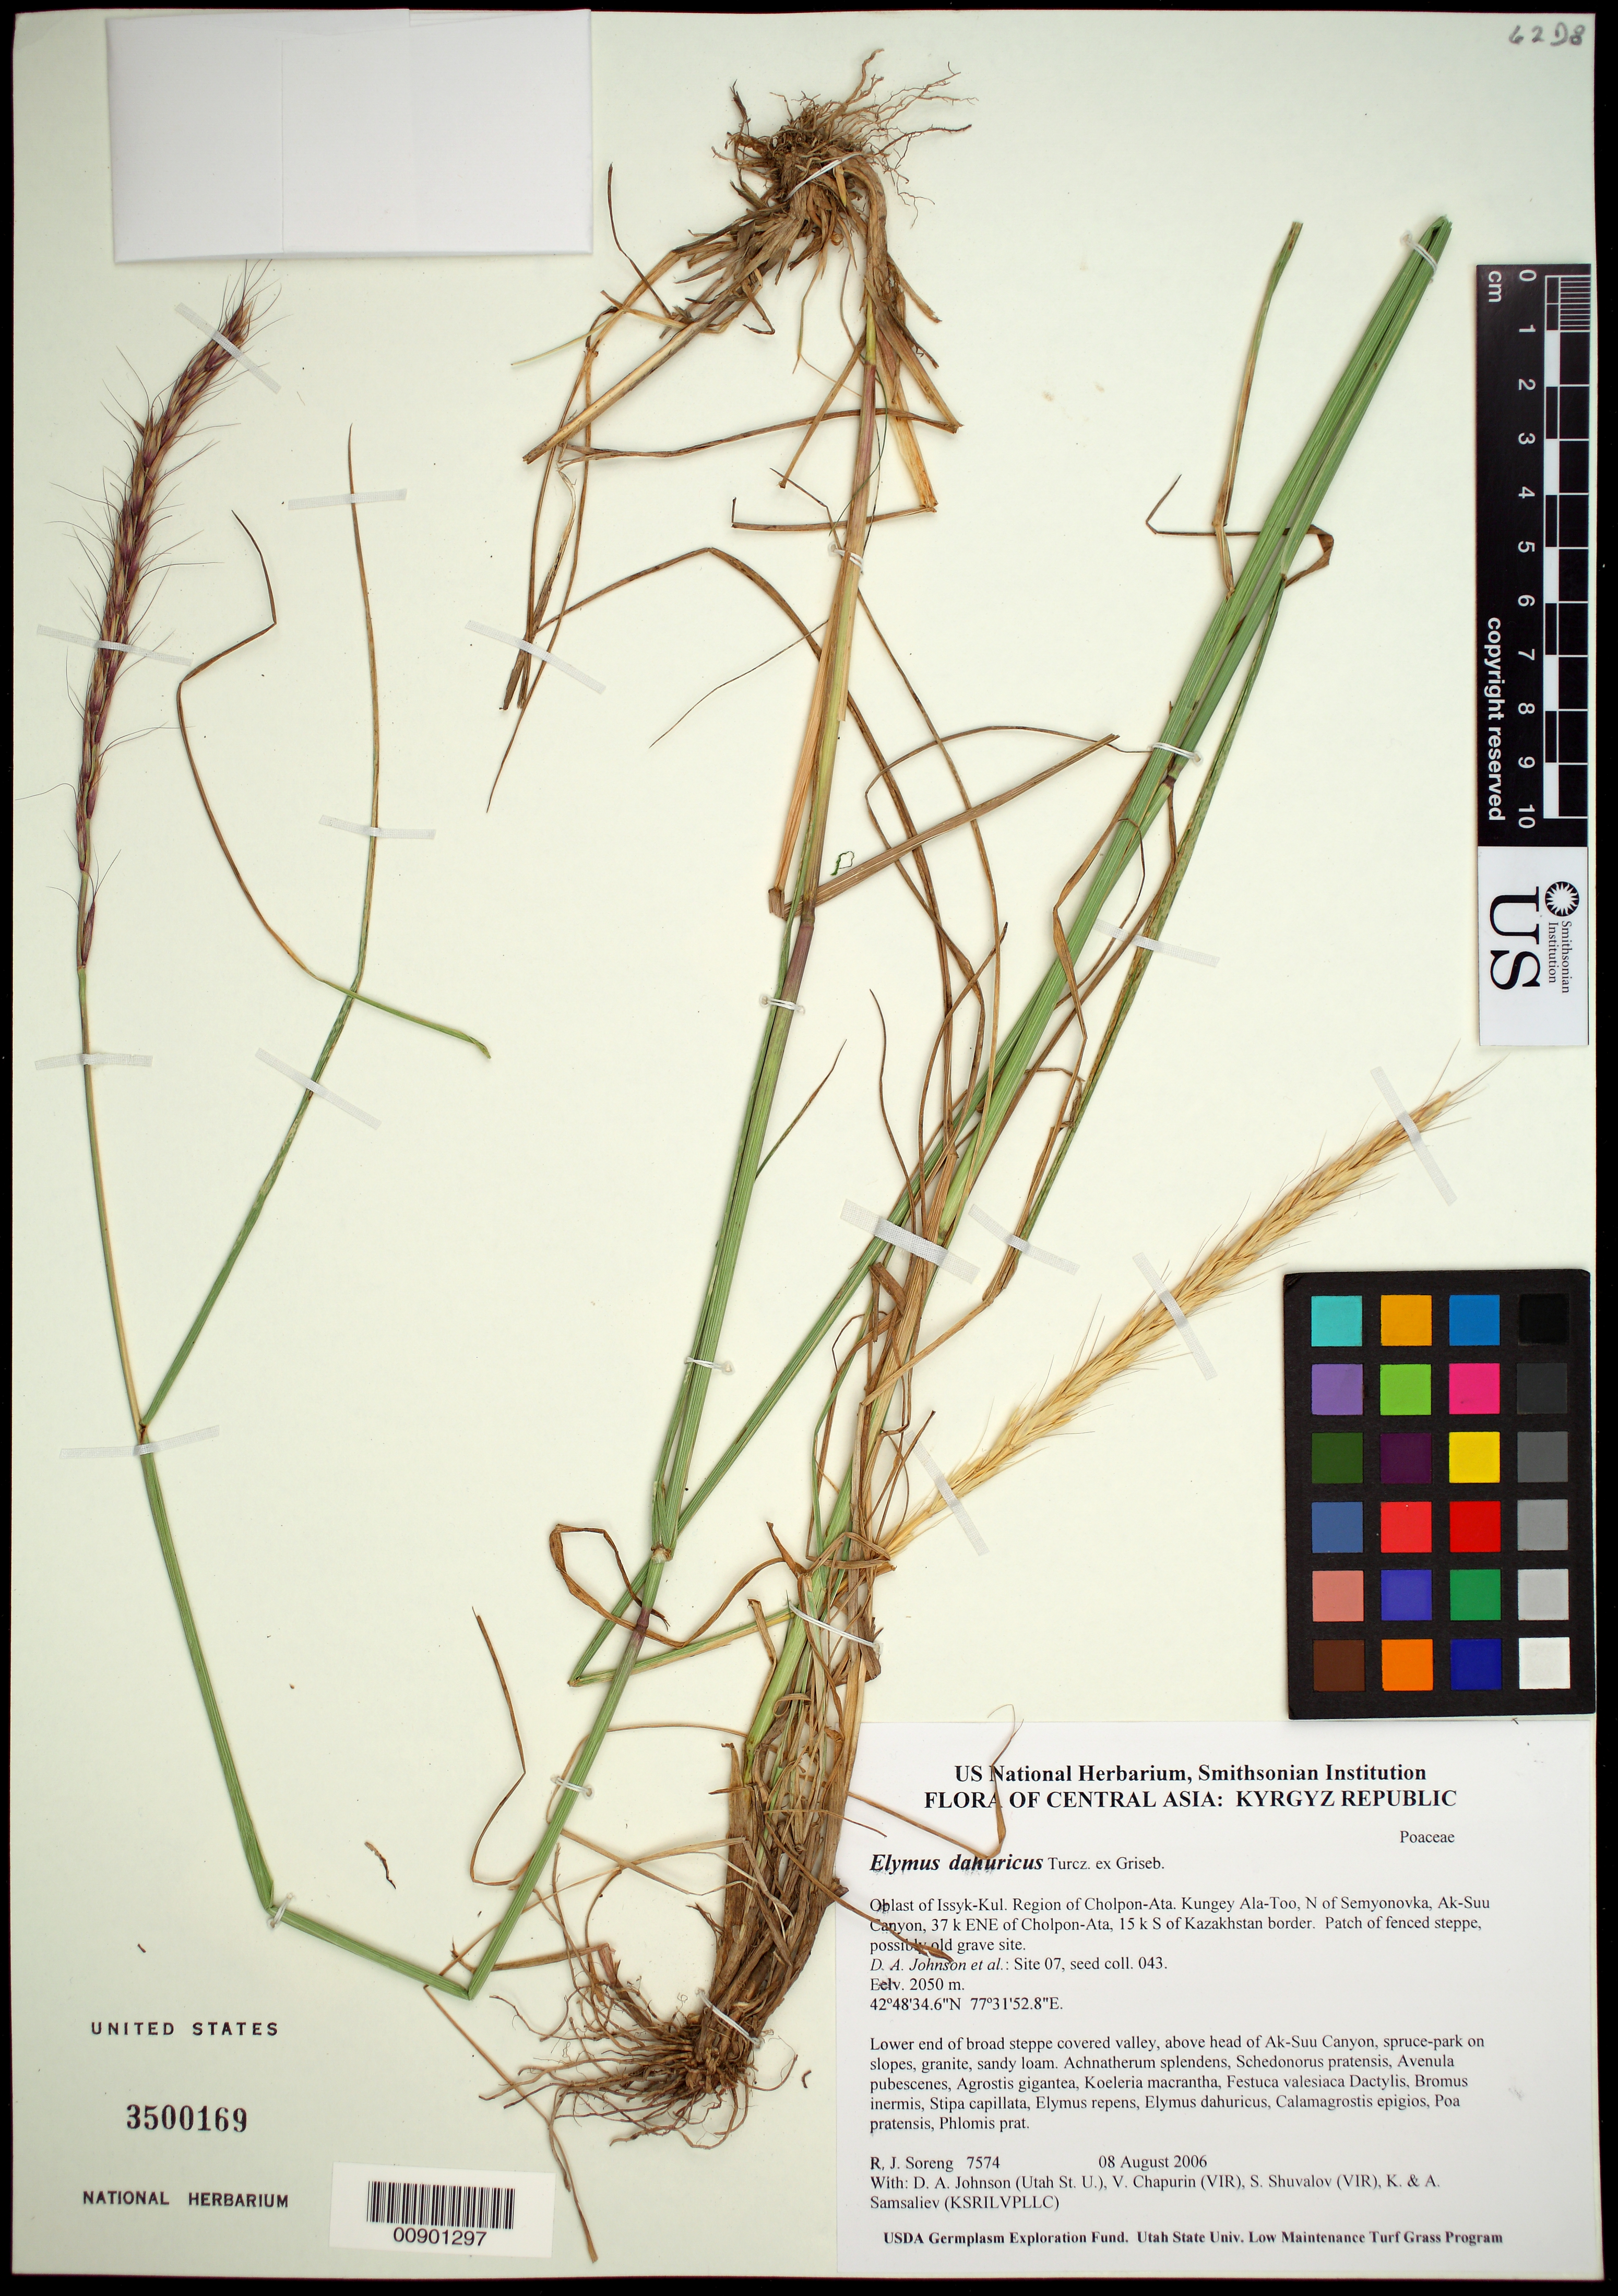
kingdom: Plantae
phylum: Tracheophyta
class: Liliopsida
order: Poales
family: Poaceae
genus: Elymus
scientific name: Elymus dahuricus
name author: Turcz. ex Griseb.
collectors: R. J. Soreng, D. Johnson, S. Shuvalov, V. Chapurin, K. Samsaliev & A. Samsaliev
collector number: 7574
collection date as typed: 08 Aug 2006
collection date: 2006-08-08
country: Kyrgyzstan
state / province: Ysyk-Kol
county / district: Cholpon-Ata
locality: Kungey Ala-Too, N of Semyonovka, Ak-Suu Canyon, 37 km ENE of Cholpon-Ata, 15 km S of Kazakhstan border. Patch of fenced steppe, possibly old grave site.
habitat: Lower end of broad steppe covered valley, above head of Ak-Suu Canyon, spruce-park on slopes, granite, sandy loam.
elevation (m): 2050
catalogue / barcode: US 3500169